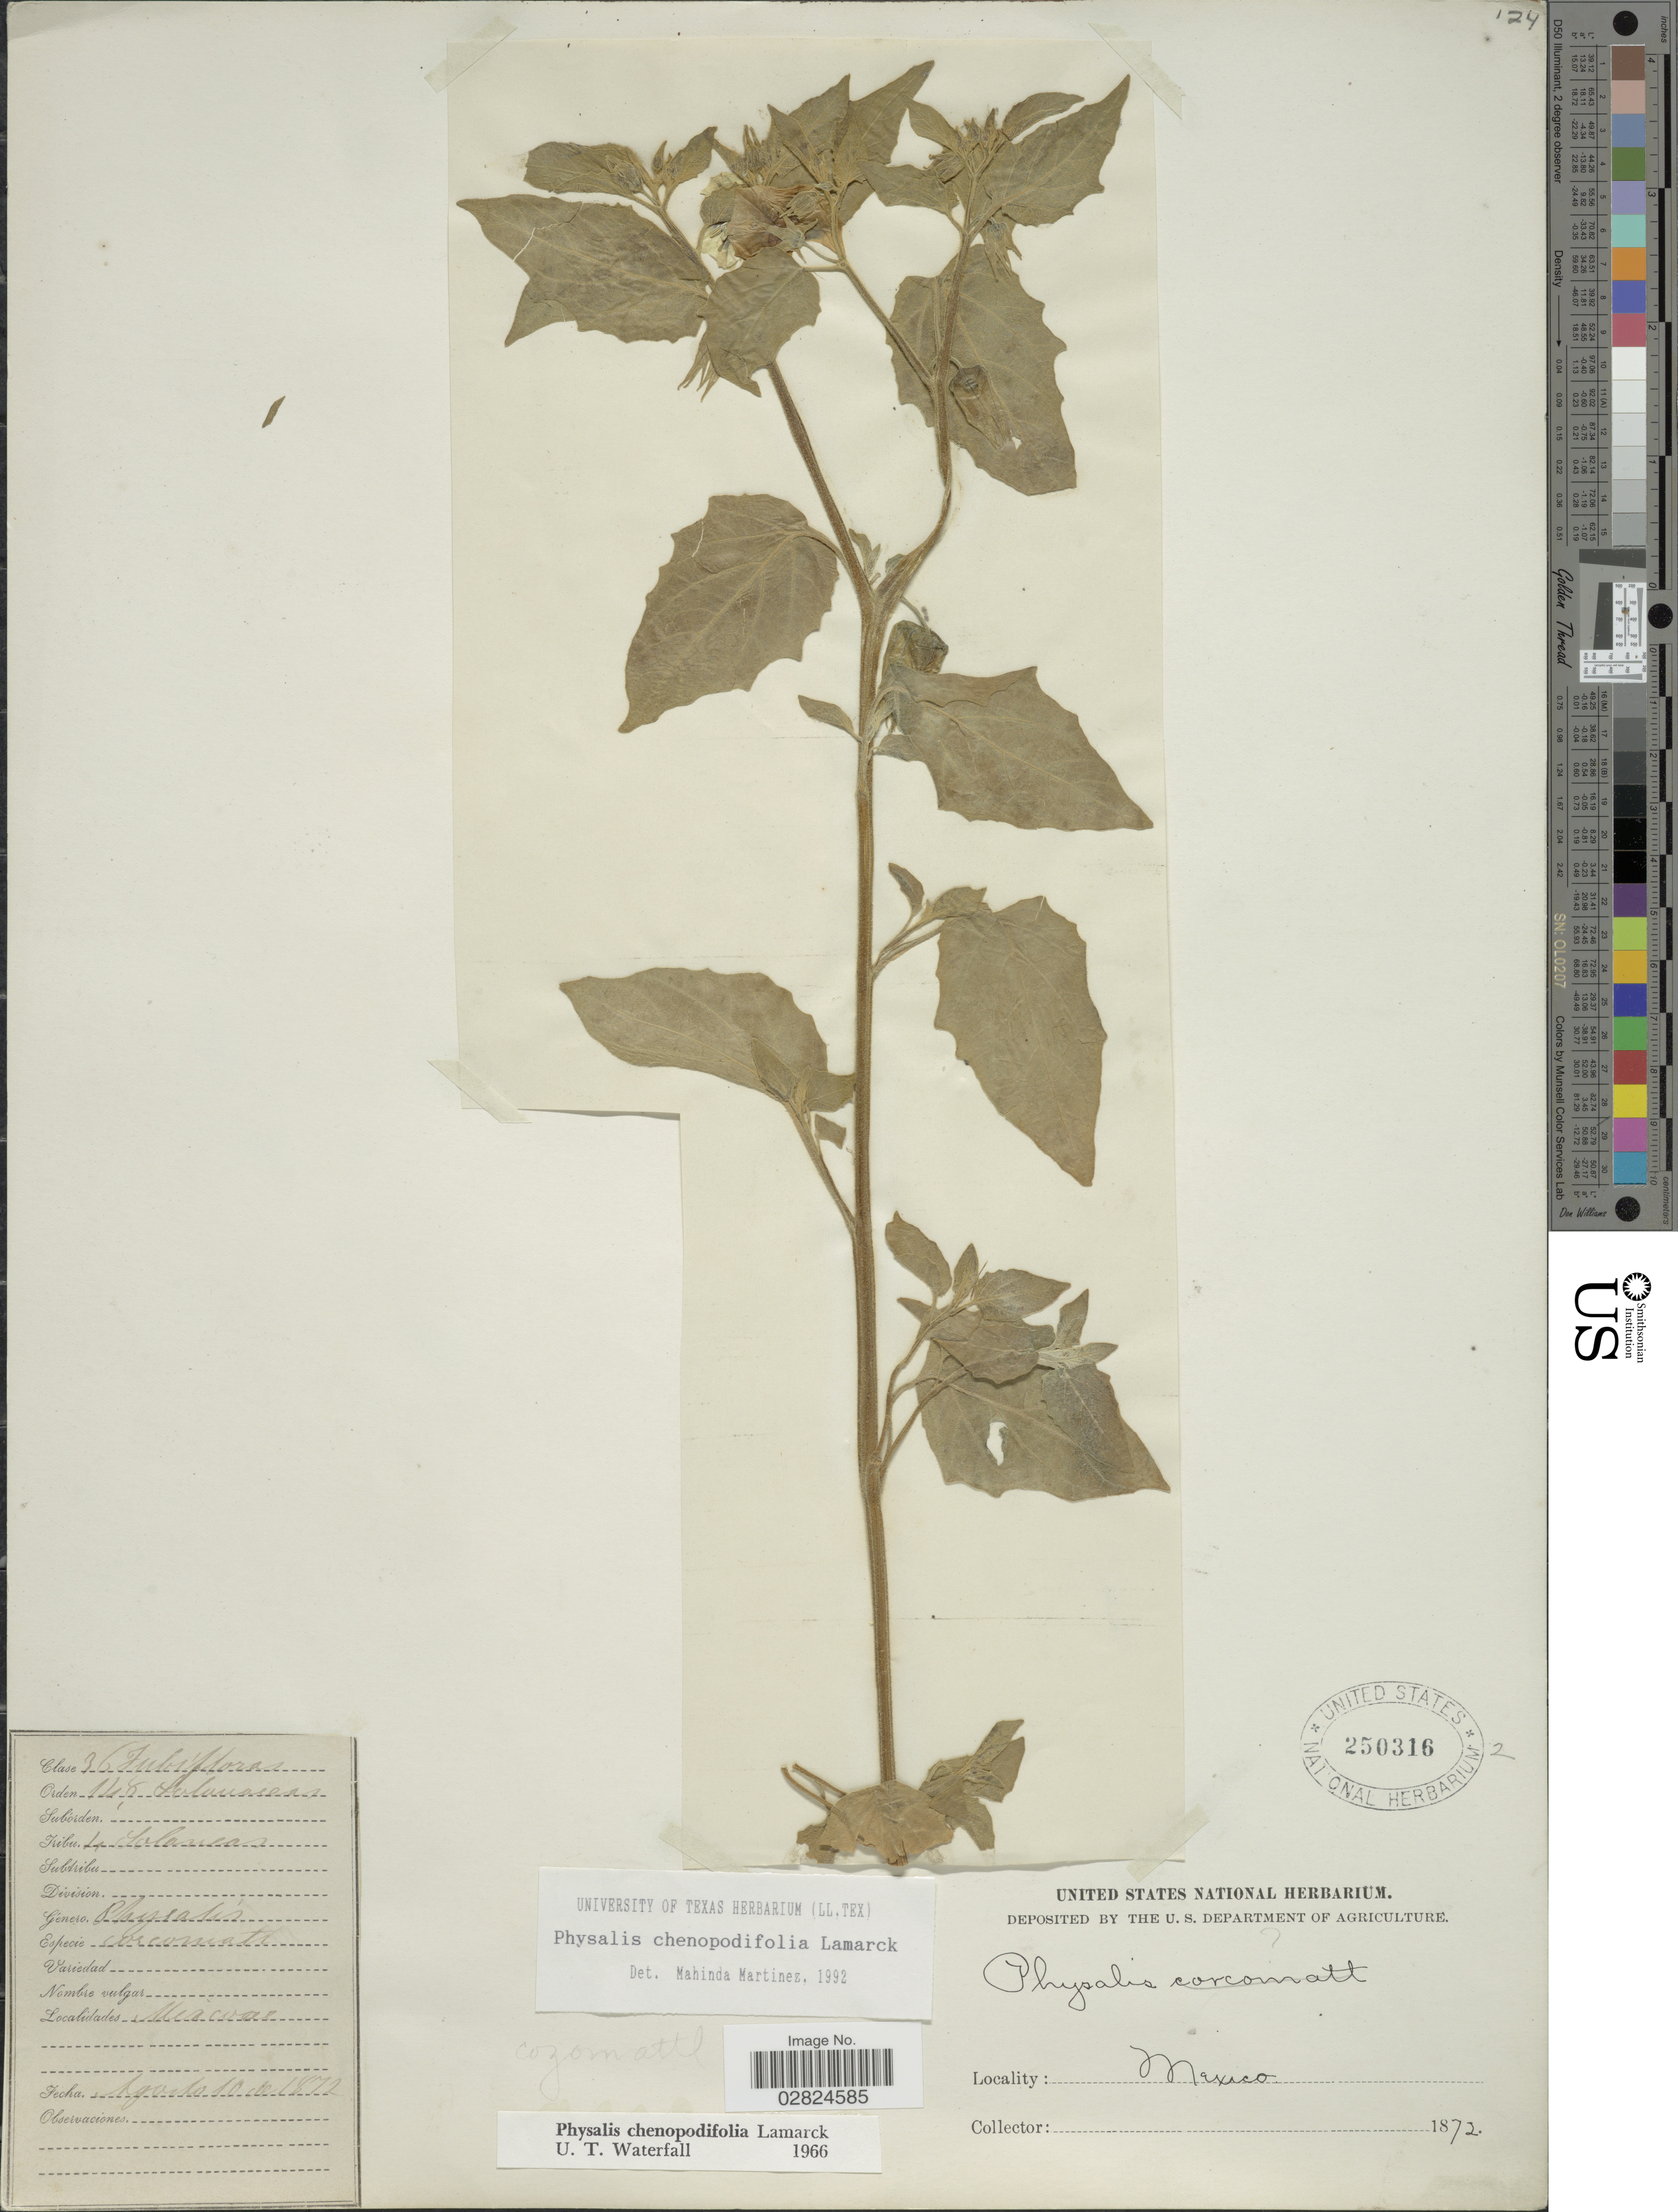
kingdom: Plantae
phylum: Tracheophyta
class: Magnoliopsida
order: Solanales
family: Solanaceae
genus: Physalis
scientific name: Physalis chenopodifolia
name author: Lam.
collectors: ex herb. United States National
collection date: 1872-08-10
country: Mexico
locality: Mixcoac.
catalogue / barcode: US 250316